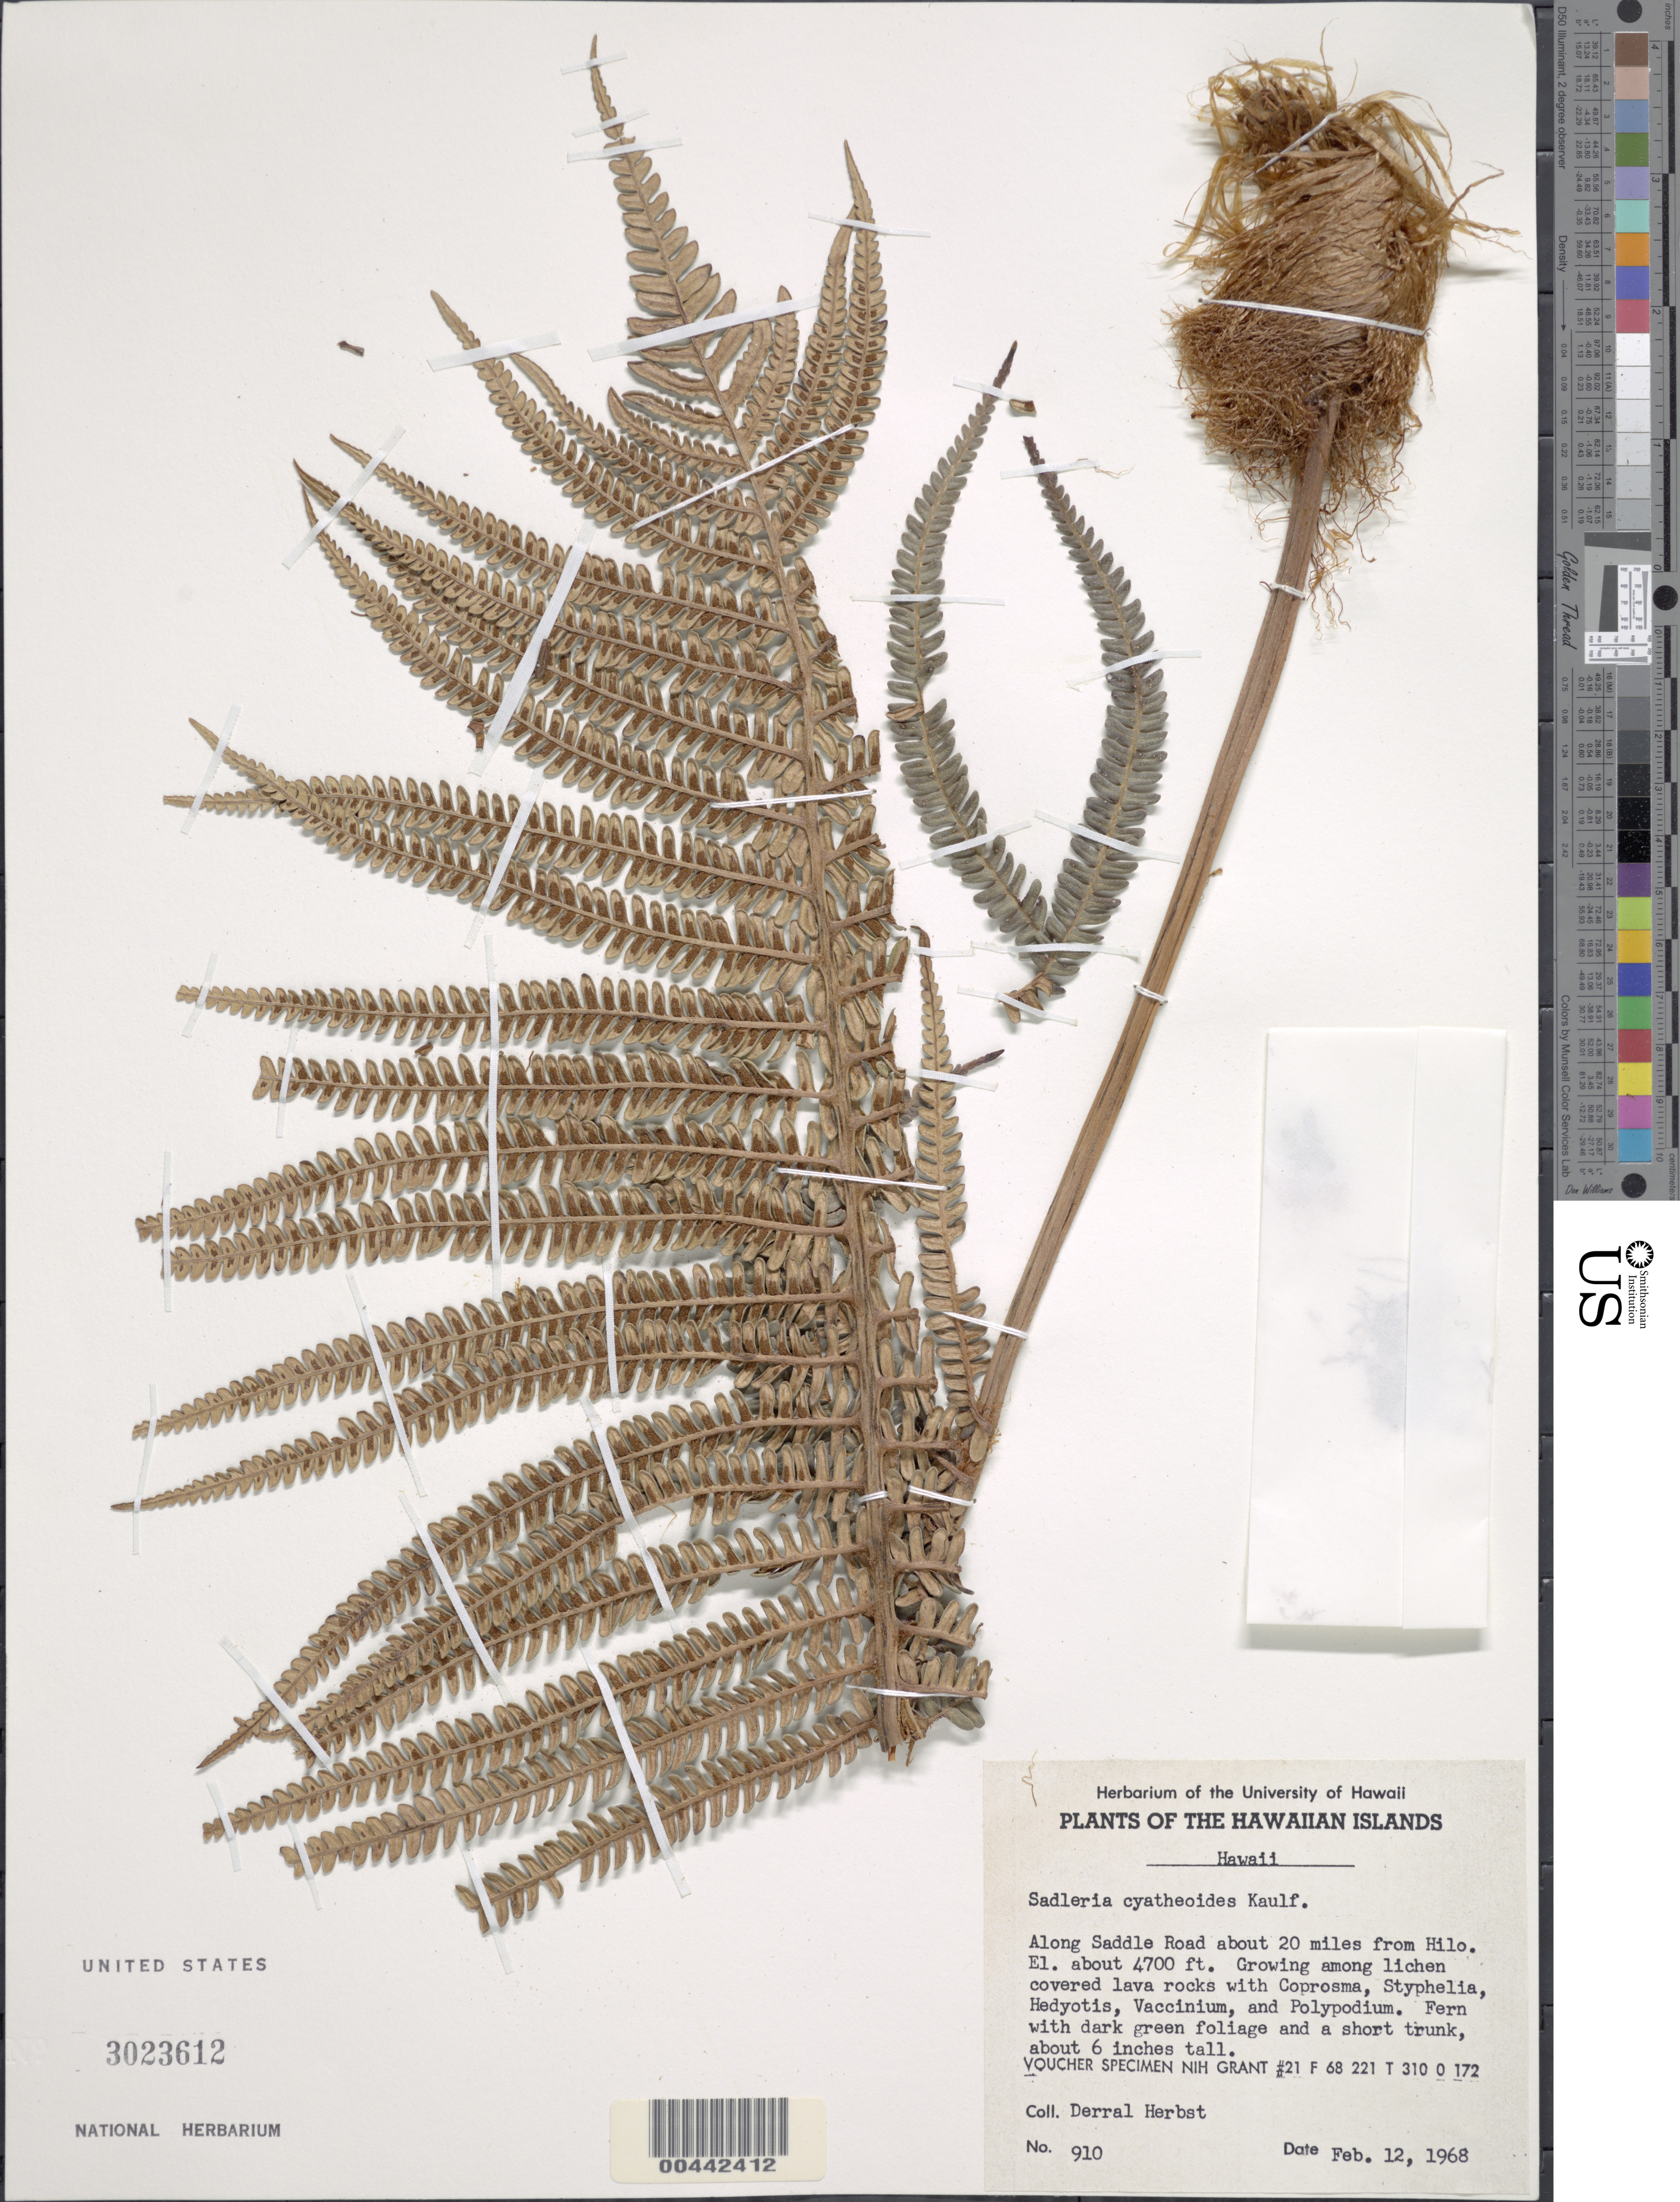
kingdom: Plantae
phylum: Tracheophyta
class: Polypodiopsida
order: Polypodiales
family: Blechnaceae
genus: Sadleria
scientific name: Sadleria cyatheoides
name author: Kaulf.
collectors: D. R. Herbst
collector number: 910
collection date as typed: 12 Feb 1968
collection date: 1968-02-12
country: United States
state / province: Hawaii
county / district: Hawaii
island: Hawaii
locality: Along Saddle Road about 20 mi from Hilo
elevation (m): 1433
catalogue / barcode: US 3023612